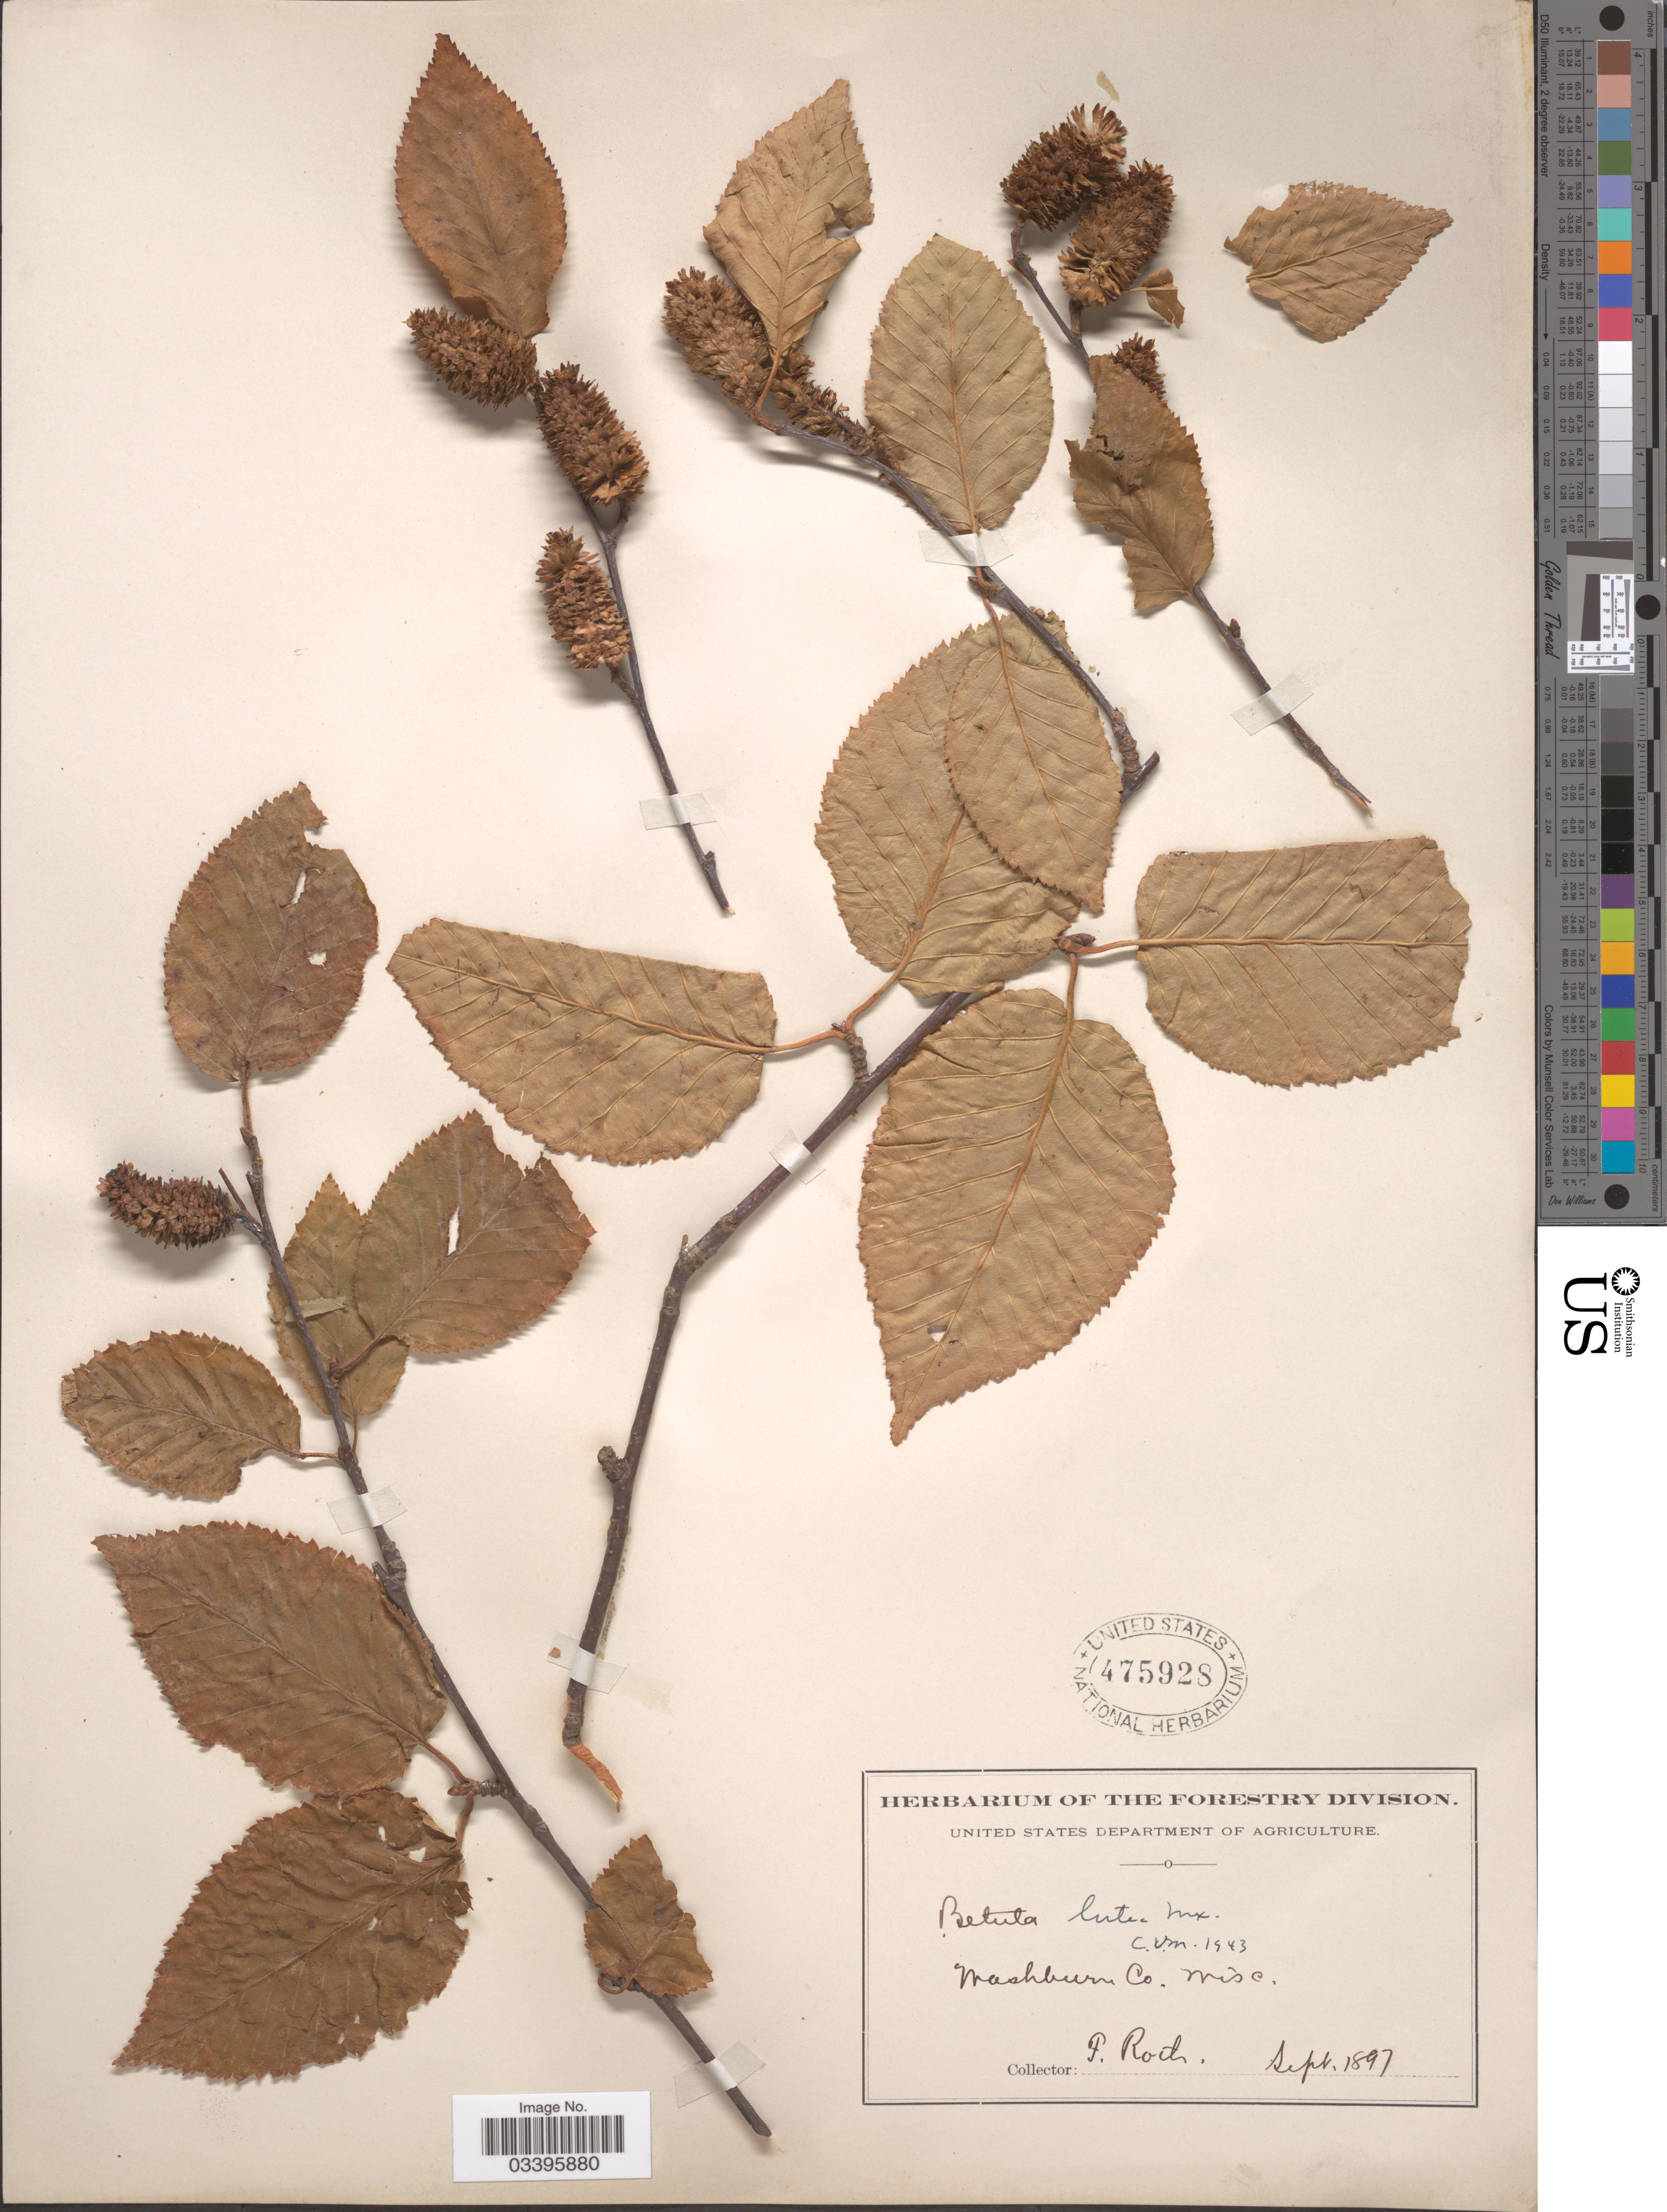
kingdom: Plantae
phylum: Tracheophyta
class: Magnoliopsida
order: Fagales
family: Betulaceae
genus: Betula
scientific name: Betula lutea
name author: F. Michx.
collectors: F. Roth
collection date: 1897-09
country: United States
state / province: Wisconsin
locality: Washburn Co.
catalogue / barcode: US 475928